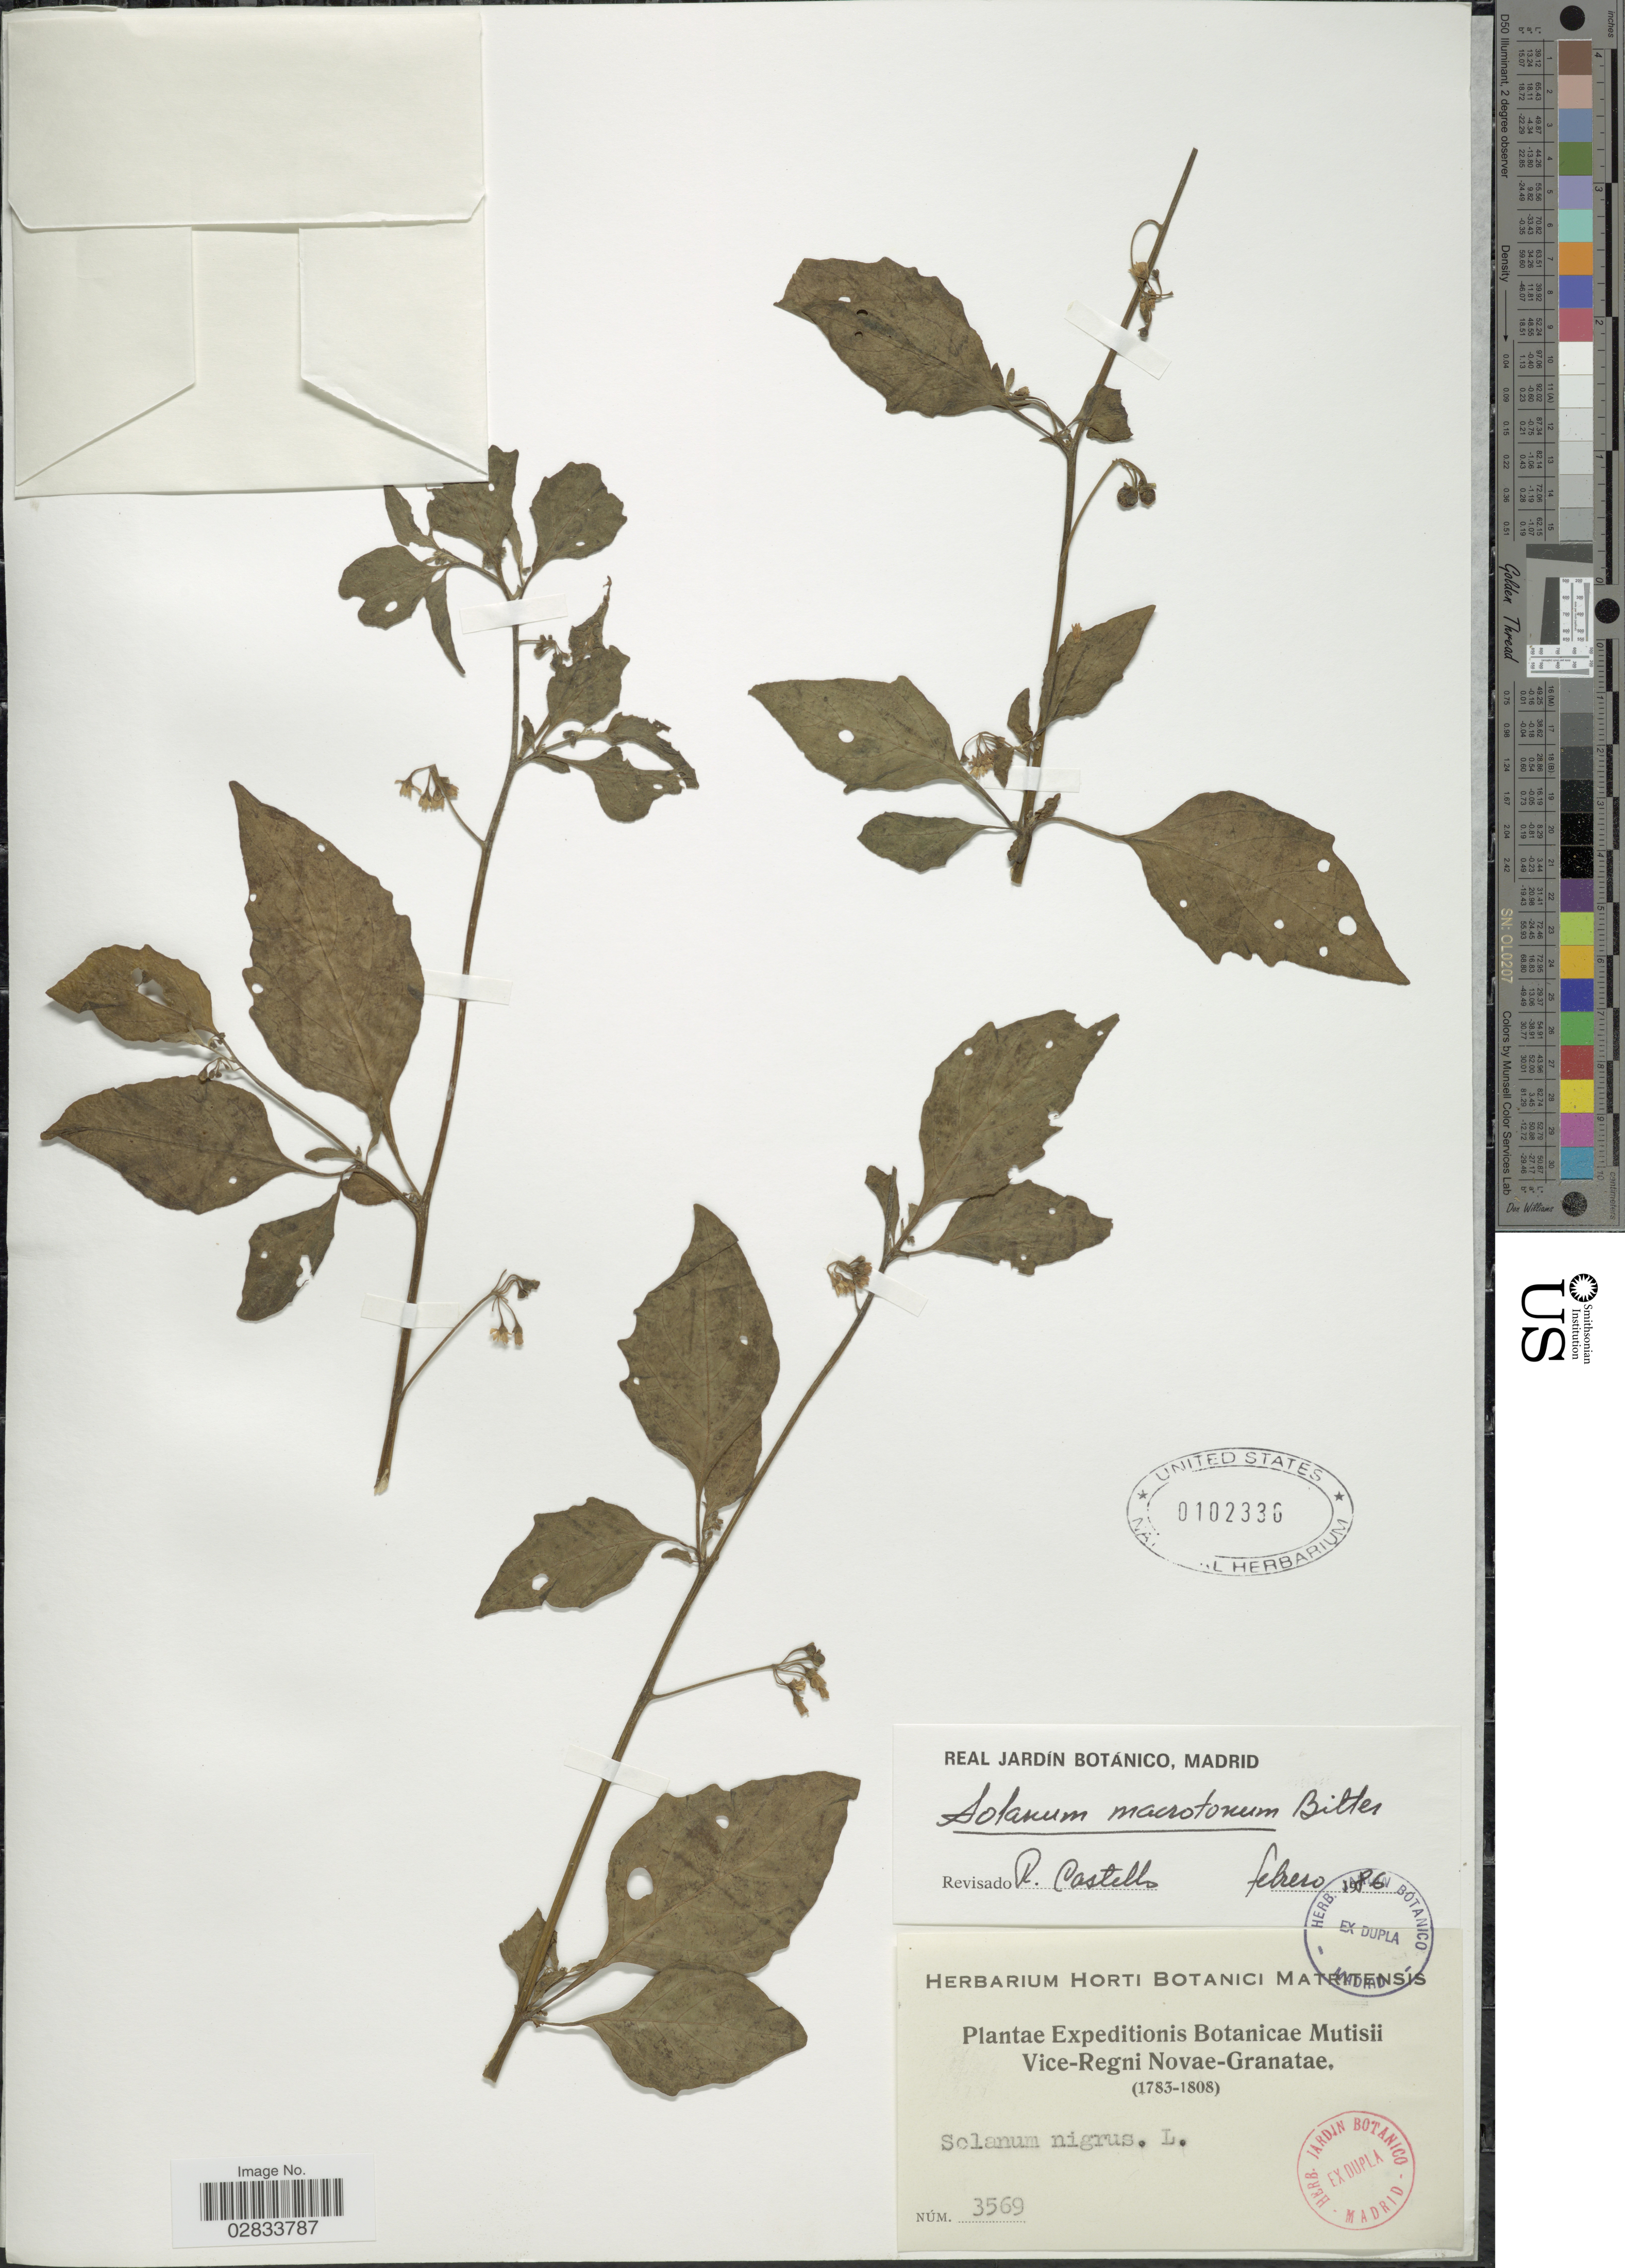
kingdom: Plantae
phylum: Tracheophyta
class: Magnoliopsida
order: Solanales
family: Solanaceae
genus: Solanum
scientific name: Solanum macrotonum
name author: Bitter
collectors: Expeditions Botanicae Mutisii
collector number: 3569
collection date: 1783/1808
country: Colombia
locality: Vice-Regni Novae-Granatae.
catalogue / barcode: US 102336